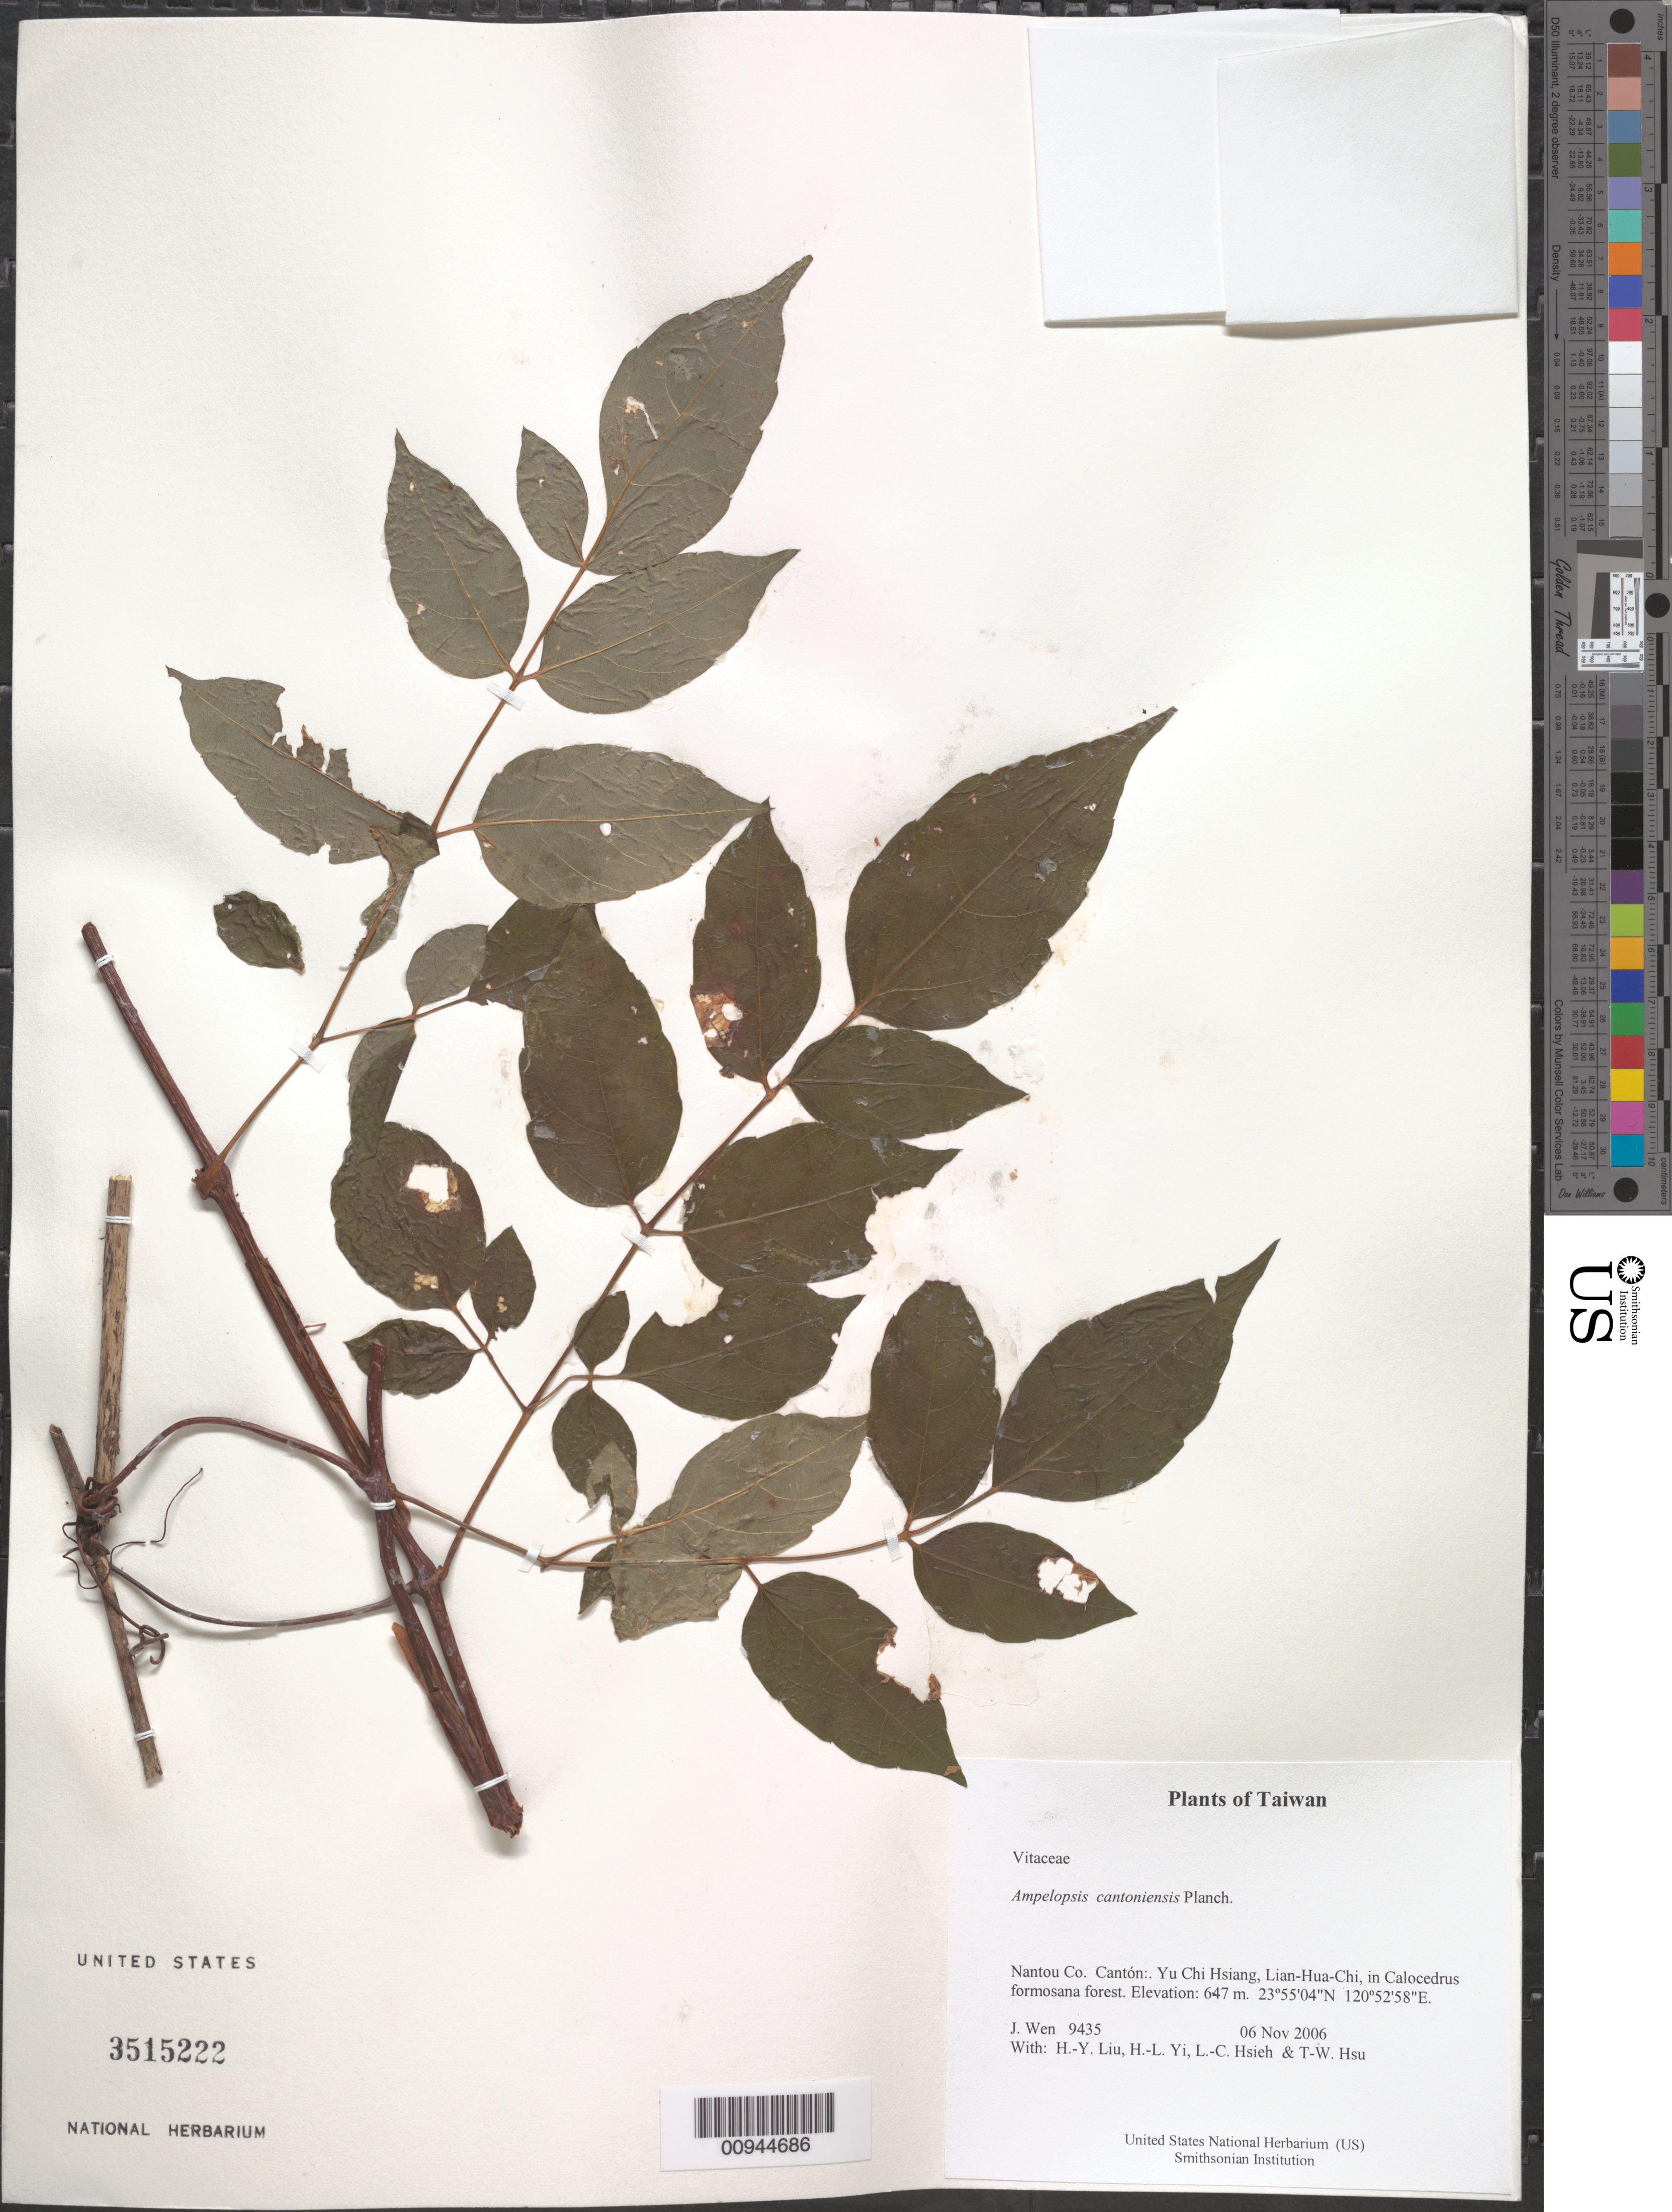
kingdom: Plantae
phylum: Tracheophyta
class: Magnoliopsida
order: Vitales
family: Vitaceae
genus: Ampelopsis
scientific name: Ampelopsis cantoniensis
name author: (W. Hook. & H.J. Arn.) Planch.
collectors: J. Wen, H. Liu, H. l. Yi, L. Hsieh & T. Hsu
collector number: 9435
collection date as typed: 06 Nov 2006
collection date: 2006-11-06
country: Taiwan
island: Taiwan [Formosa]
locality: Yu Chi Hsiang, Lian-Hua-Chi, in Calocedrus formosana forest.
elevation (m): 647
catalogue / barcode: US 3515222